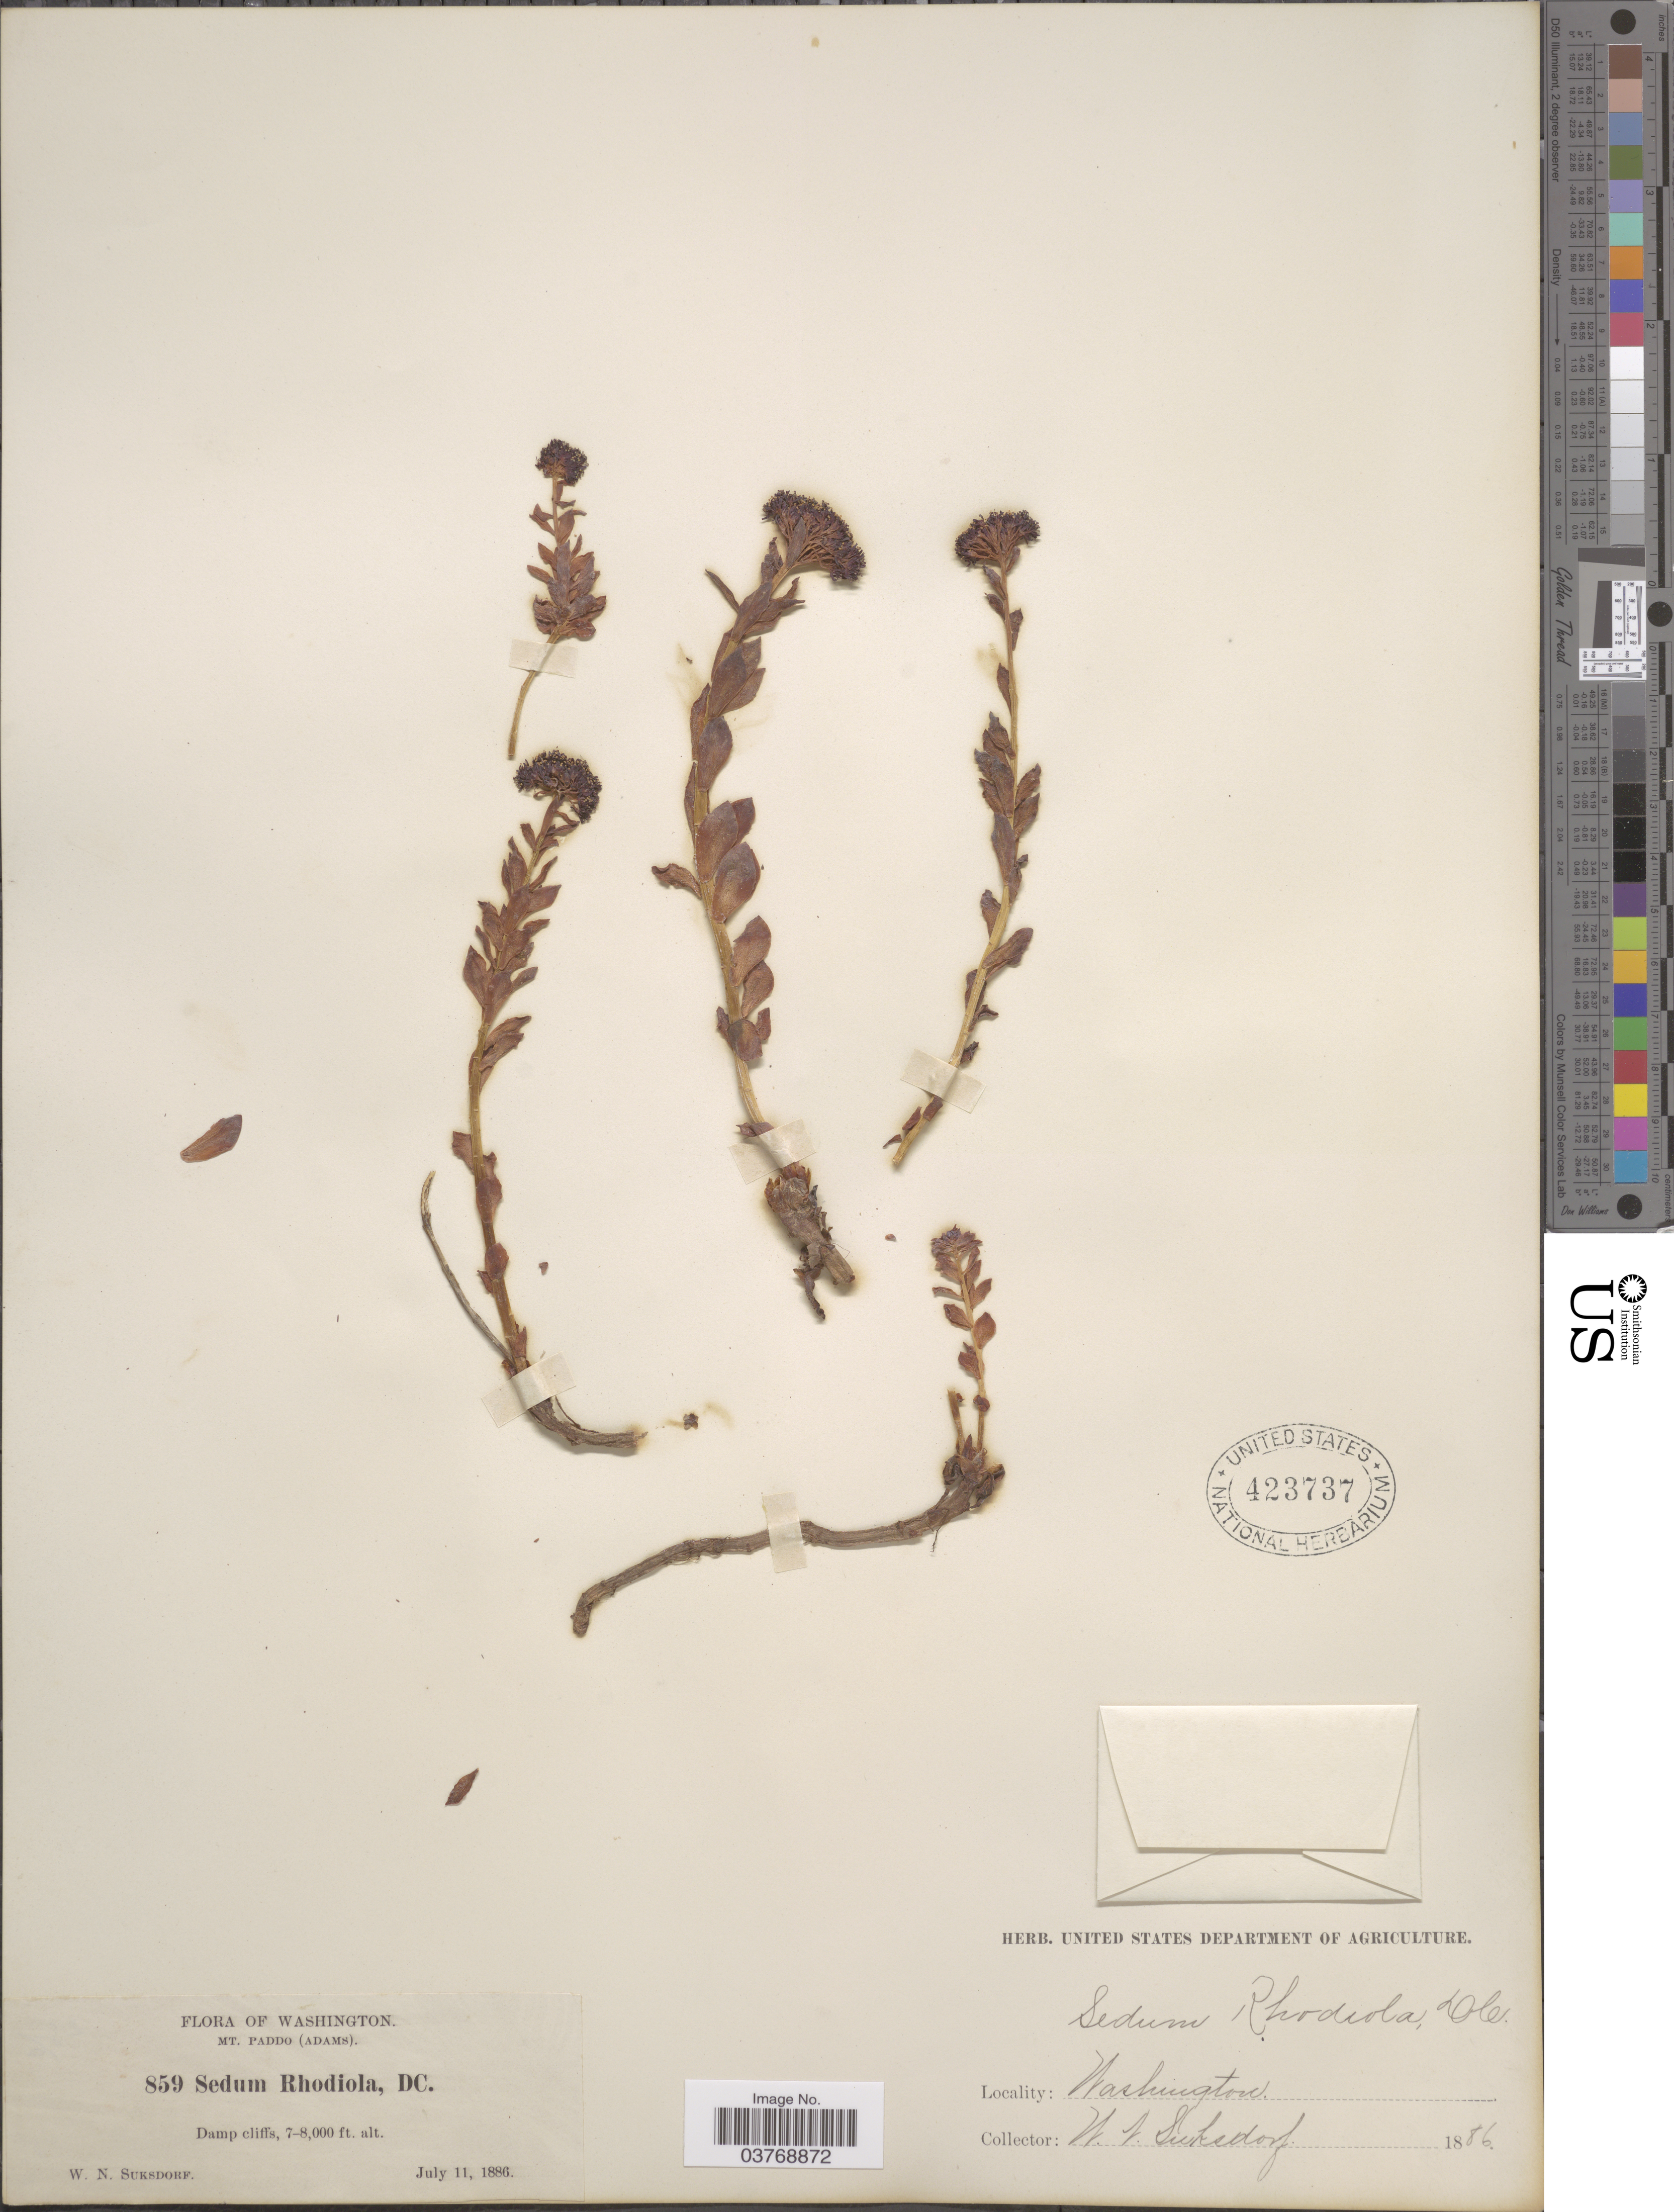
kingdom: Plantae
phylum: Tracheophyta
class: Magnoliopsida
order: Saxifragales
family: Crassulaceae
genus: Rhodiola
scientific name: Rhodiola integrifolia subsp. integrifolia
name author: Raf.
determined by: Strong, Mark T., (BOT), Smithsonian Institution - National Museum of Natural History (UNITED STATES)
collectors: W. N. Suksdorf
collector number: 859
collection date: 1886-07-11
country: United States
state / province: Washington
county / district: Skamania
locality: Mt. Paddo (Adams).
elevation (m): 2134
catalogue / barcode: US 423737